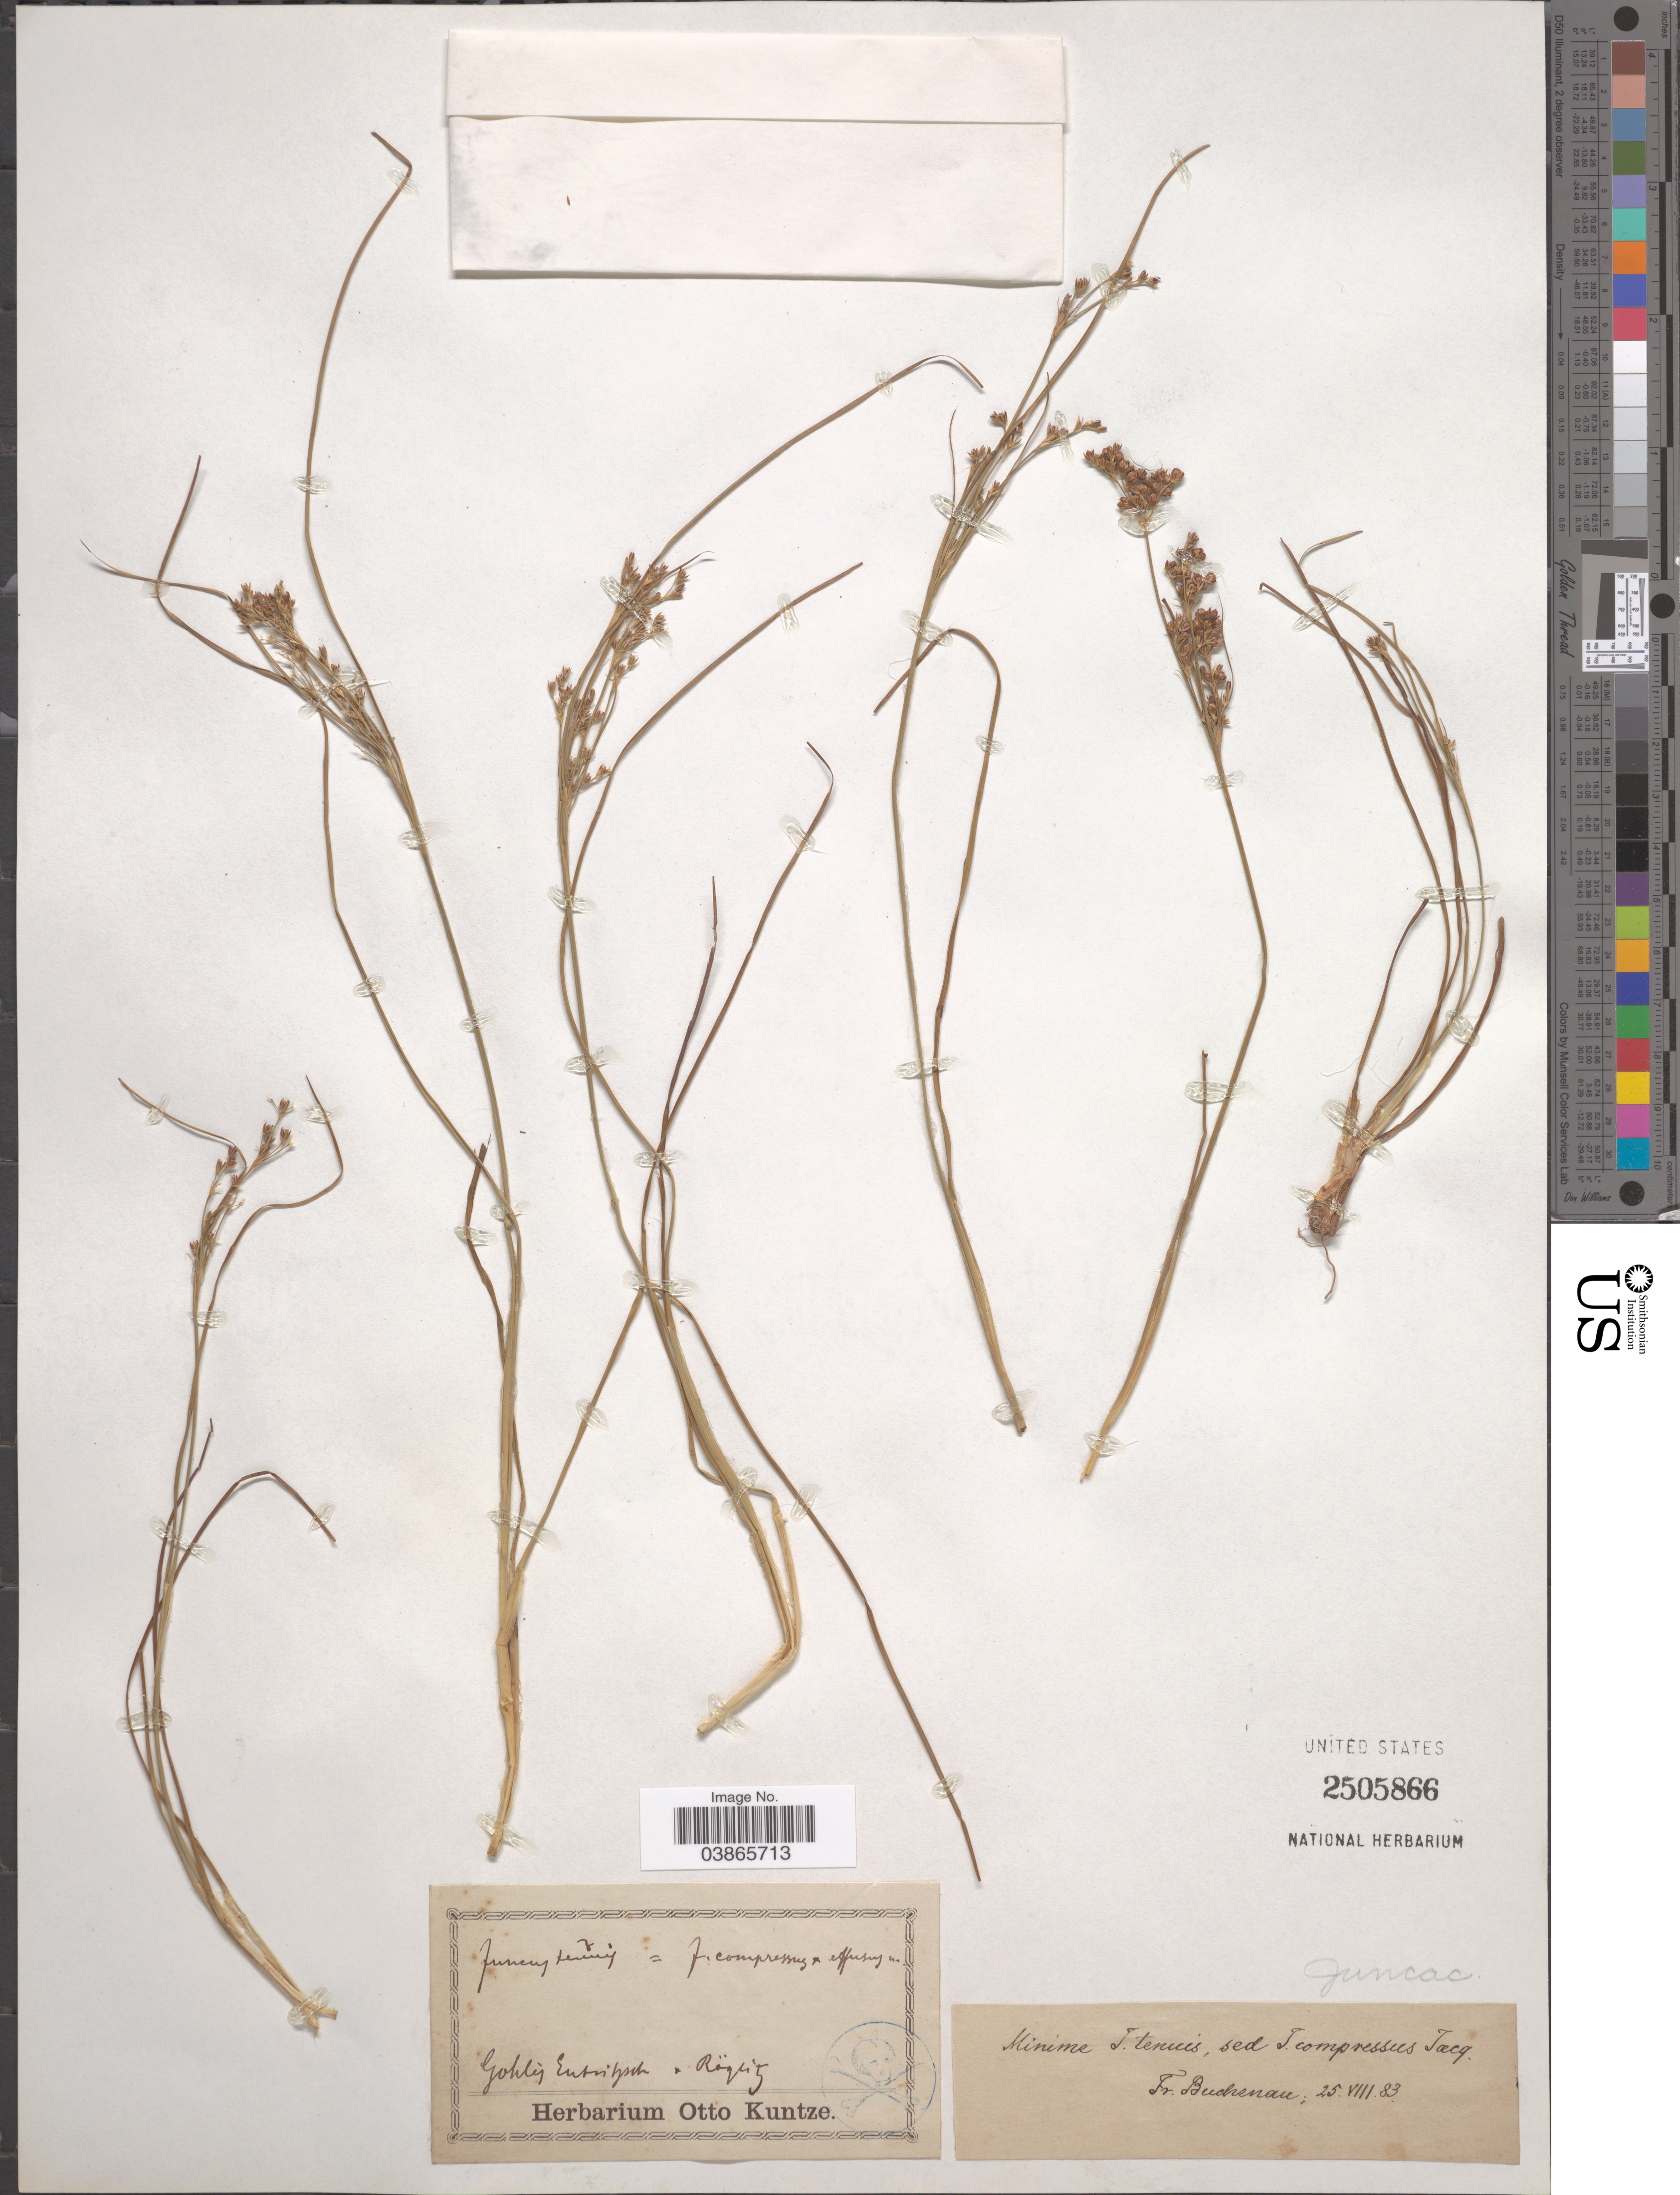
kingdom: Plantae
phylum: Tracheophyta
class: Liliopsida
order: Poales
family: Juncaceae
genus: Juncus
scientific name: Juncus tenuis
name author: Willd.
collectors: ex herb. Otto Kuntze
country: Germany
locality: Gohlis Entuitjsch & Röqlitz. [interpreted]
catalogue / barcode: US 2505866